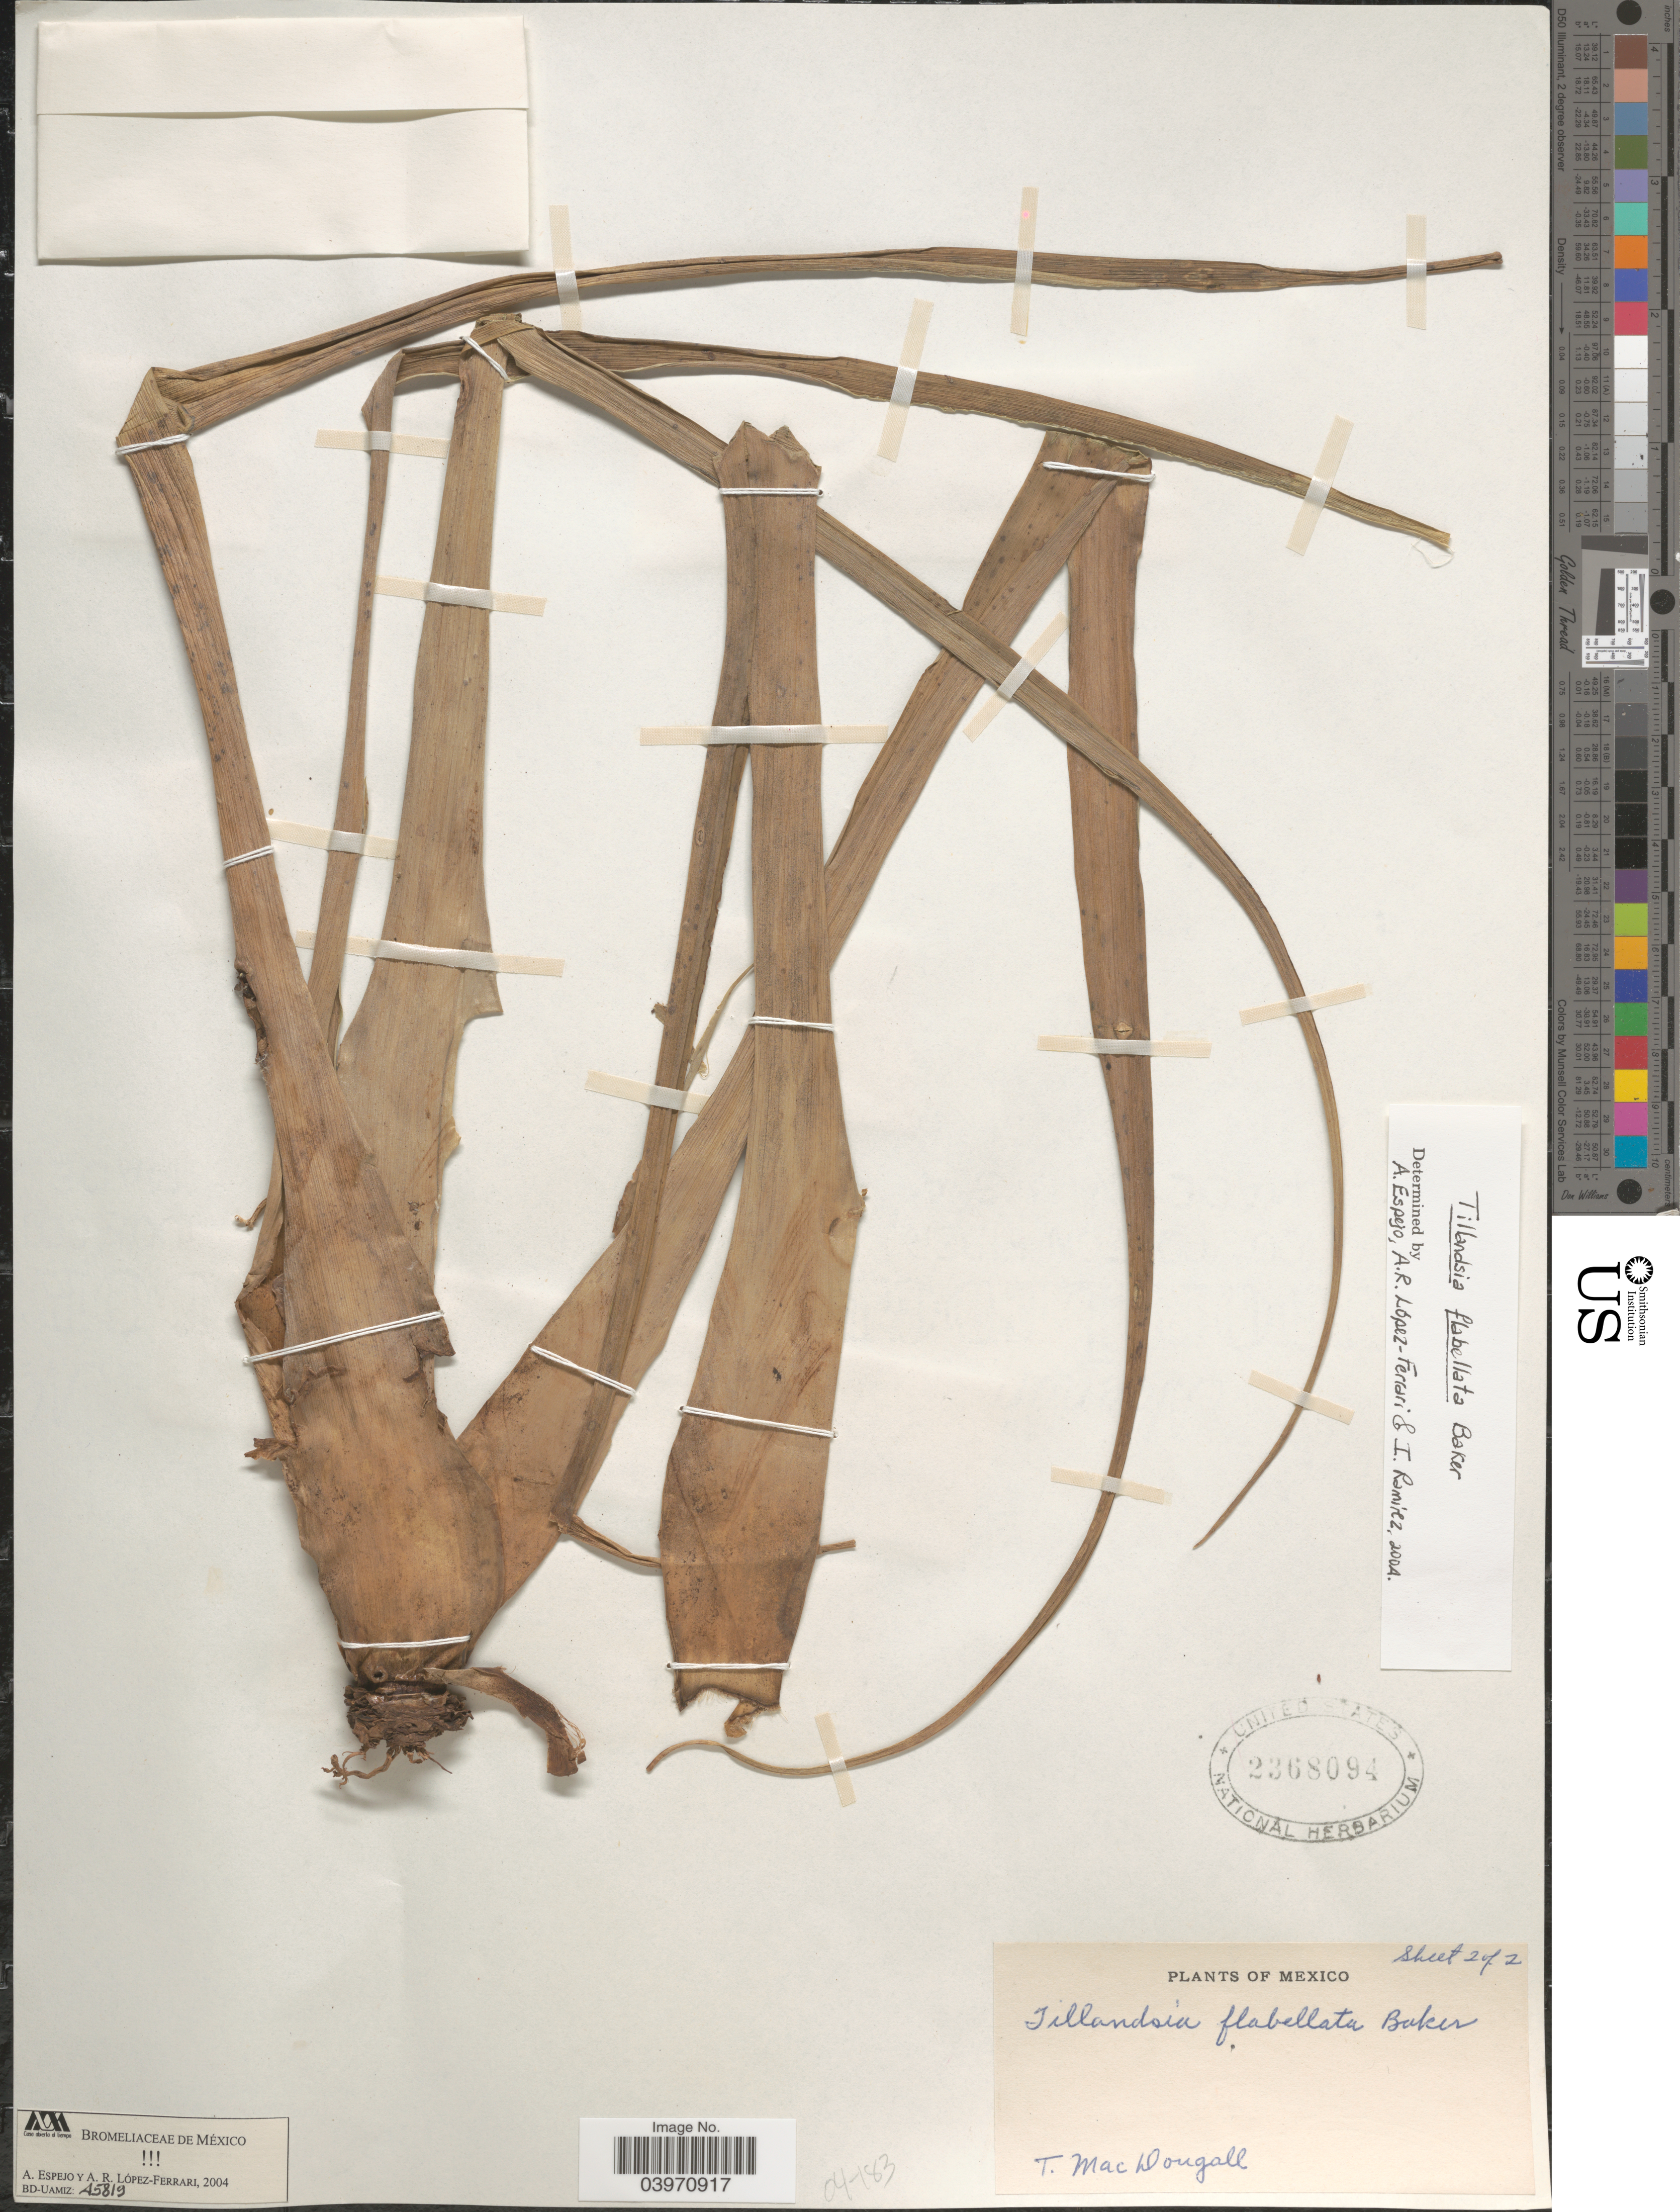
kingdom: Plantae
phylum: Tracheophyta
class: Liliopsida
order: Poales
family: Bromeliaceae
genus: Tillandsia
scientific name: Tillandsia flabellata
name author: Baker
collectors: T. MacDougal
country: Mexico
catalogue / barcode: US 2368094